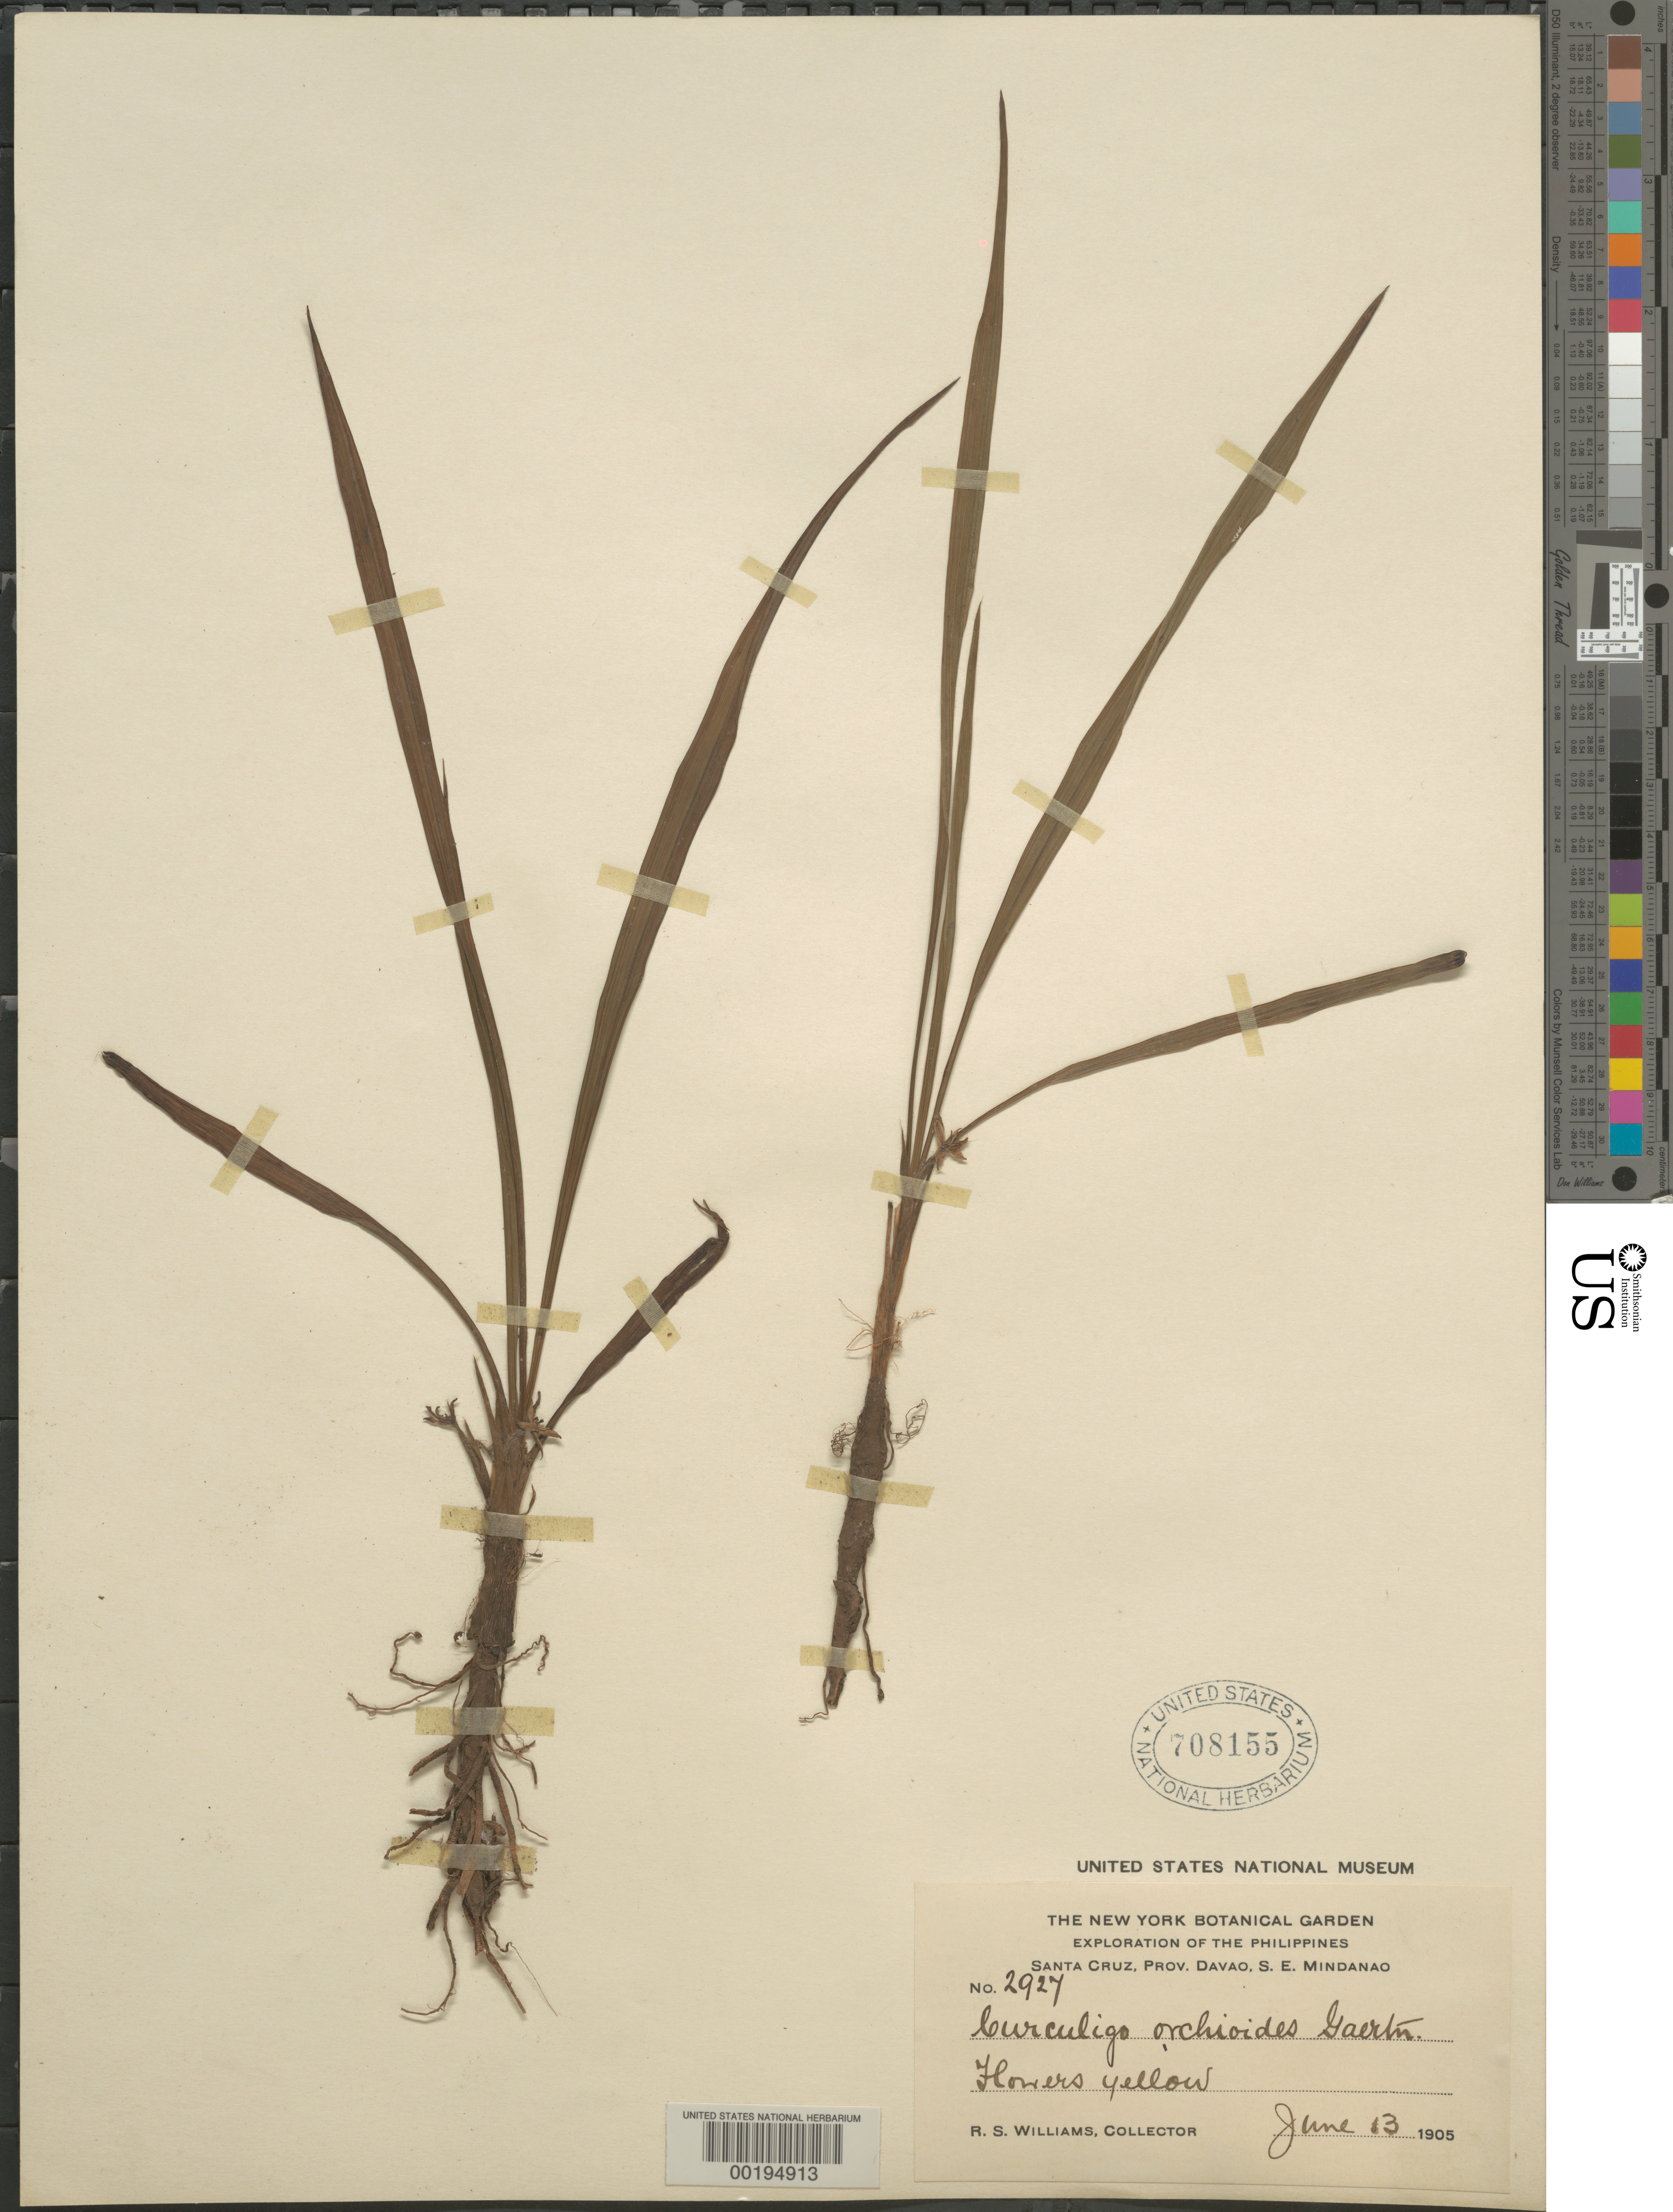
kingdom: Plantae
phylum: Tracheophyta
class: Liliopsida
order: Asparagales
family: Hypoxidaceae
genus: Curculigo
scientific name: Curculigo orchioides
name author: Gaertn.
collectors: R. S. Williams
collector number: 2927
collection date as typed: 13 Jun 1905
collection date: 1905-06-13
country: Philippines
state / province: Davao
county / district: Davao del Sur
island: Mindanao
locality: Santa cruz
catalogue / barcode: US 708155